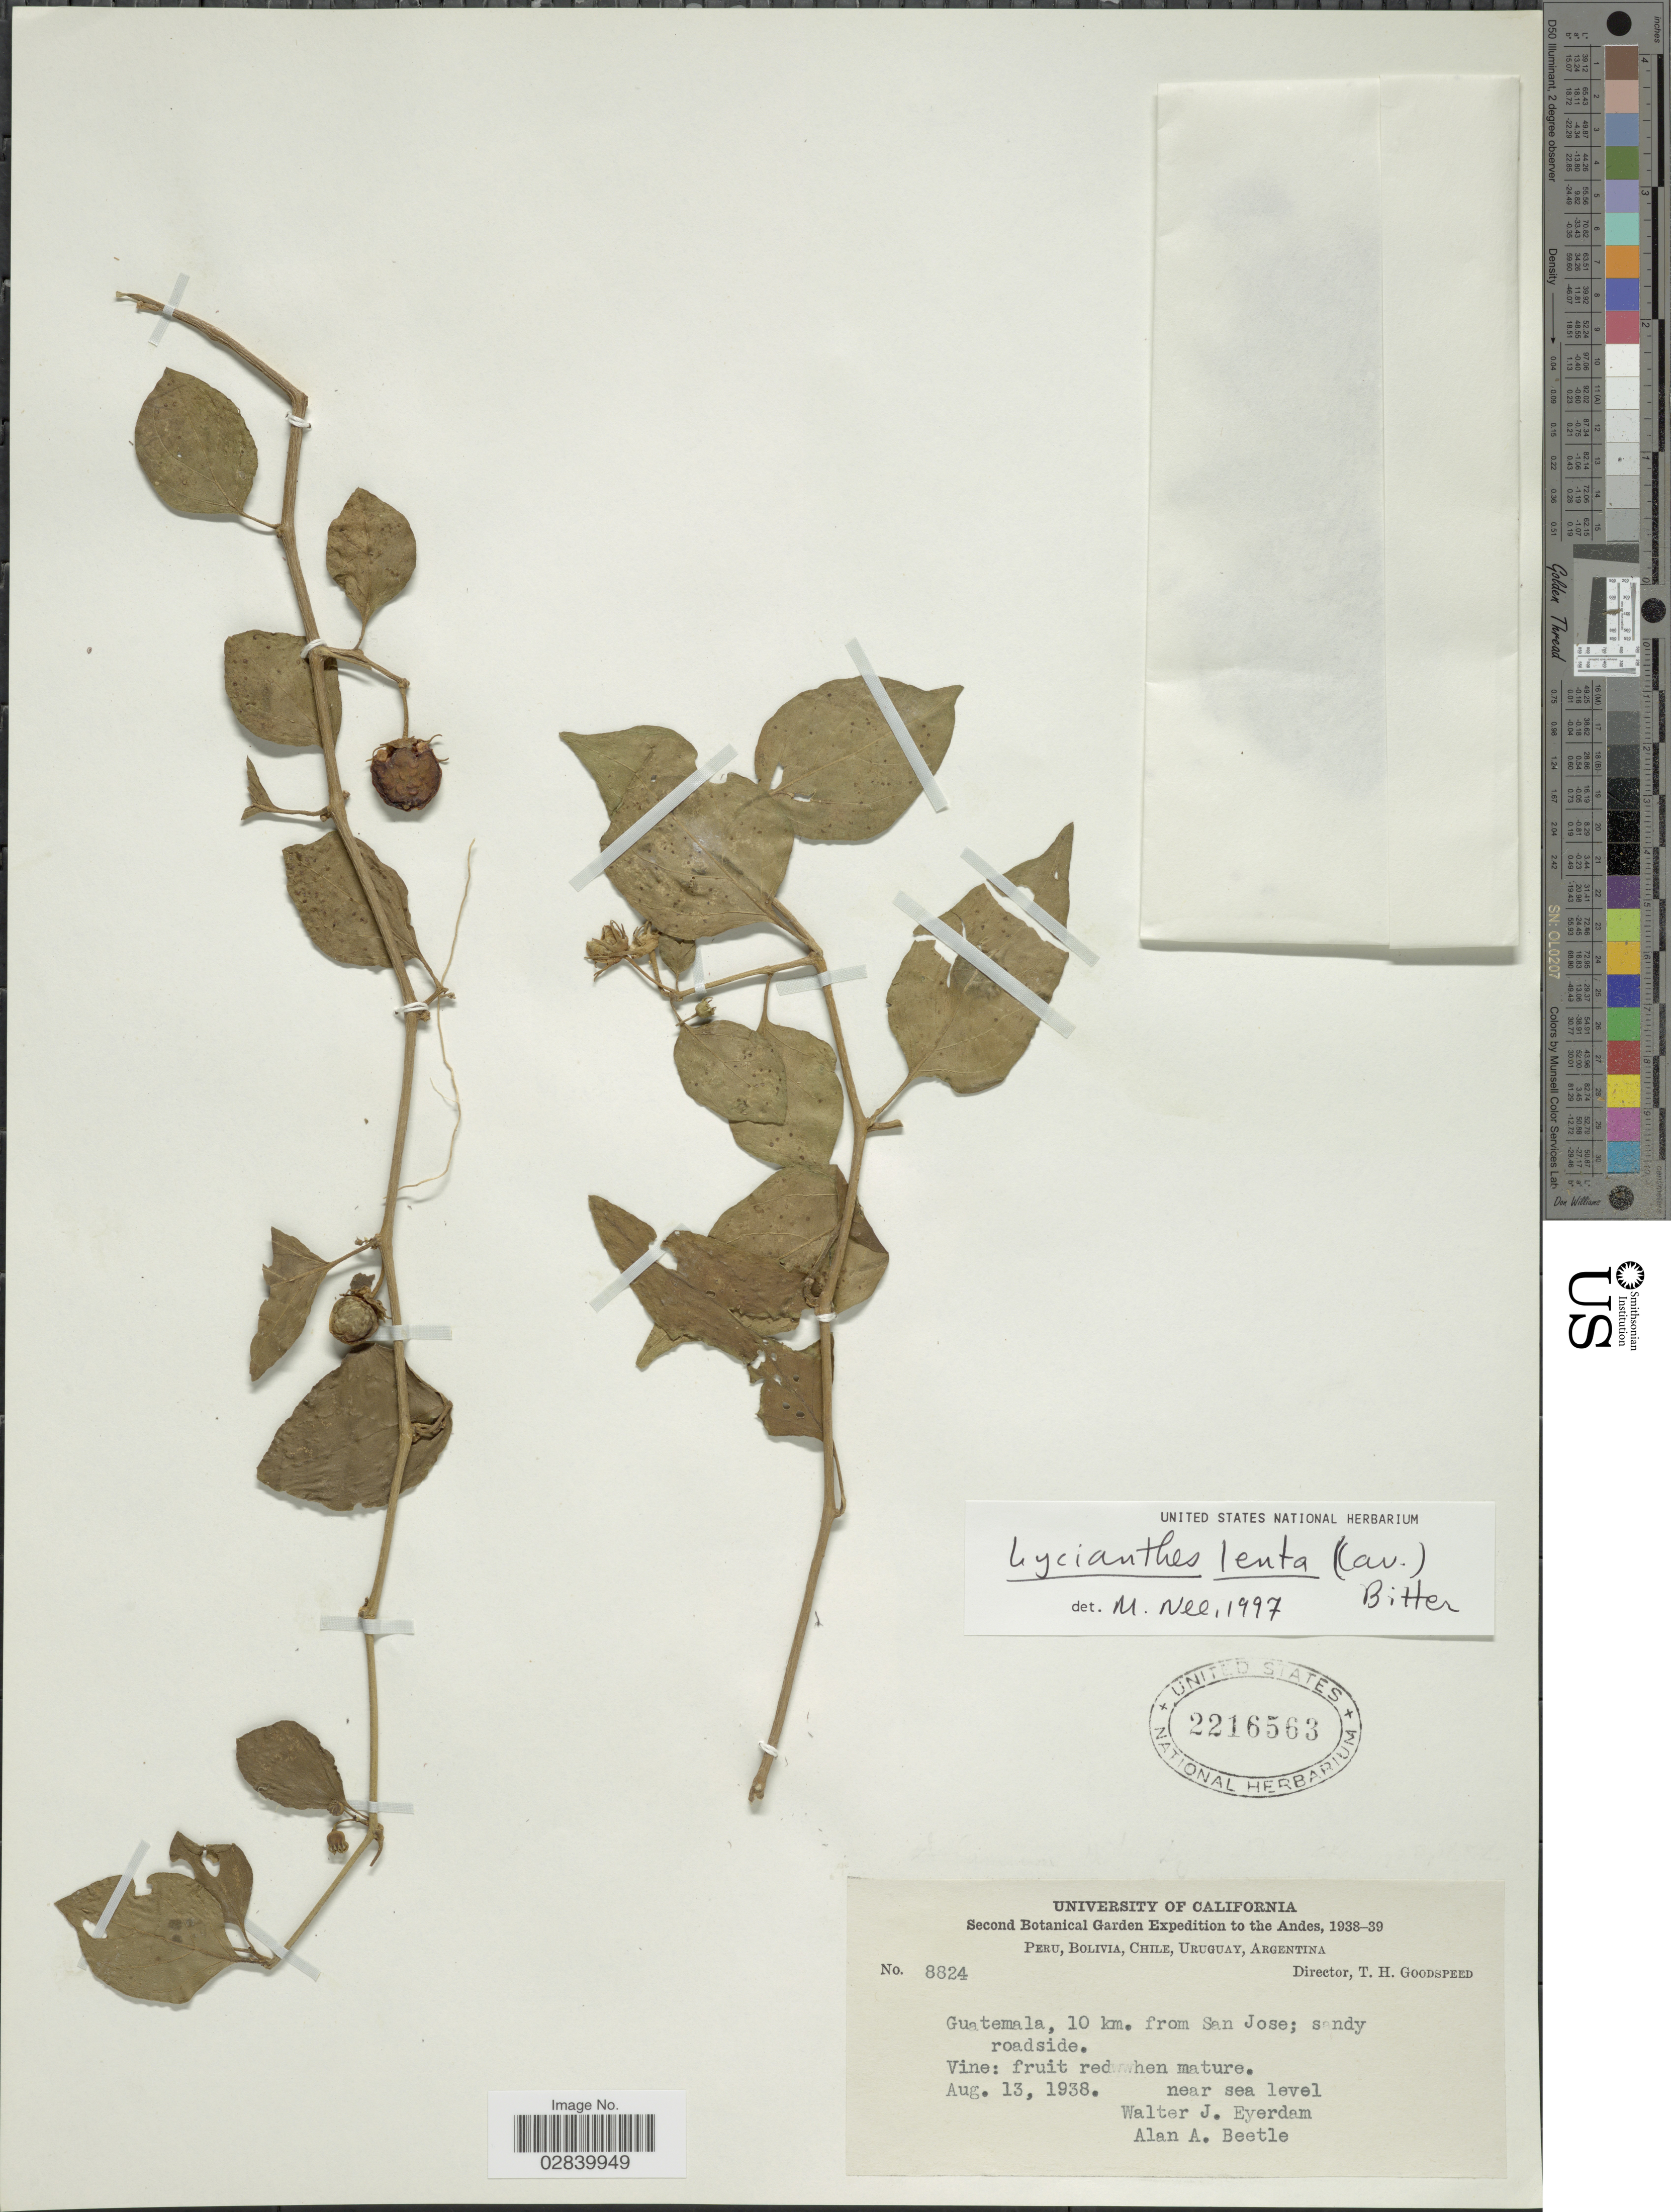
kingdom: Plantae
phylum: Tracheophyta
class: Magnoliopsida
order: Solanales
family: Solanaceae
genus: Lycianthes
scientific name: Lycianthes lenta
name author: (Cav.) Bitter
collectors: W. J. Eyerdam & A. A. Beetle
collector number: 8824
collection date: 1938-08-13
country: Guatemala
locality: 10 km. from San Jose.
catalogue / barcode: US 2216563